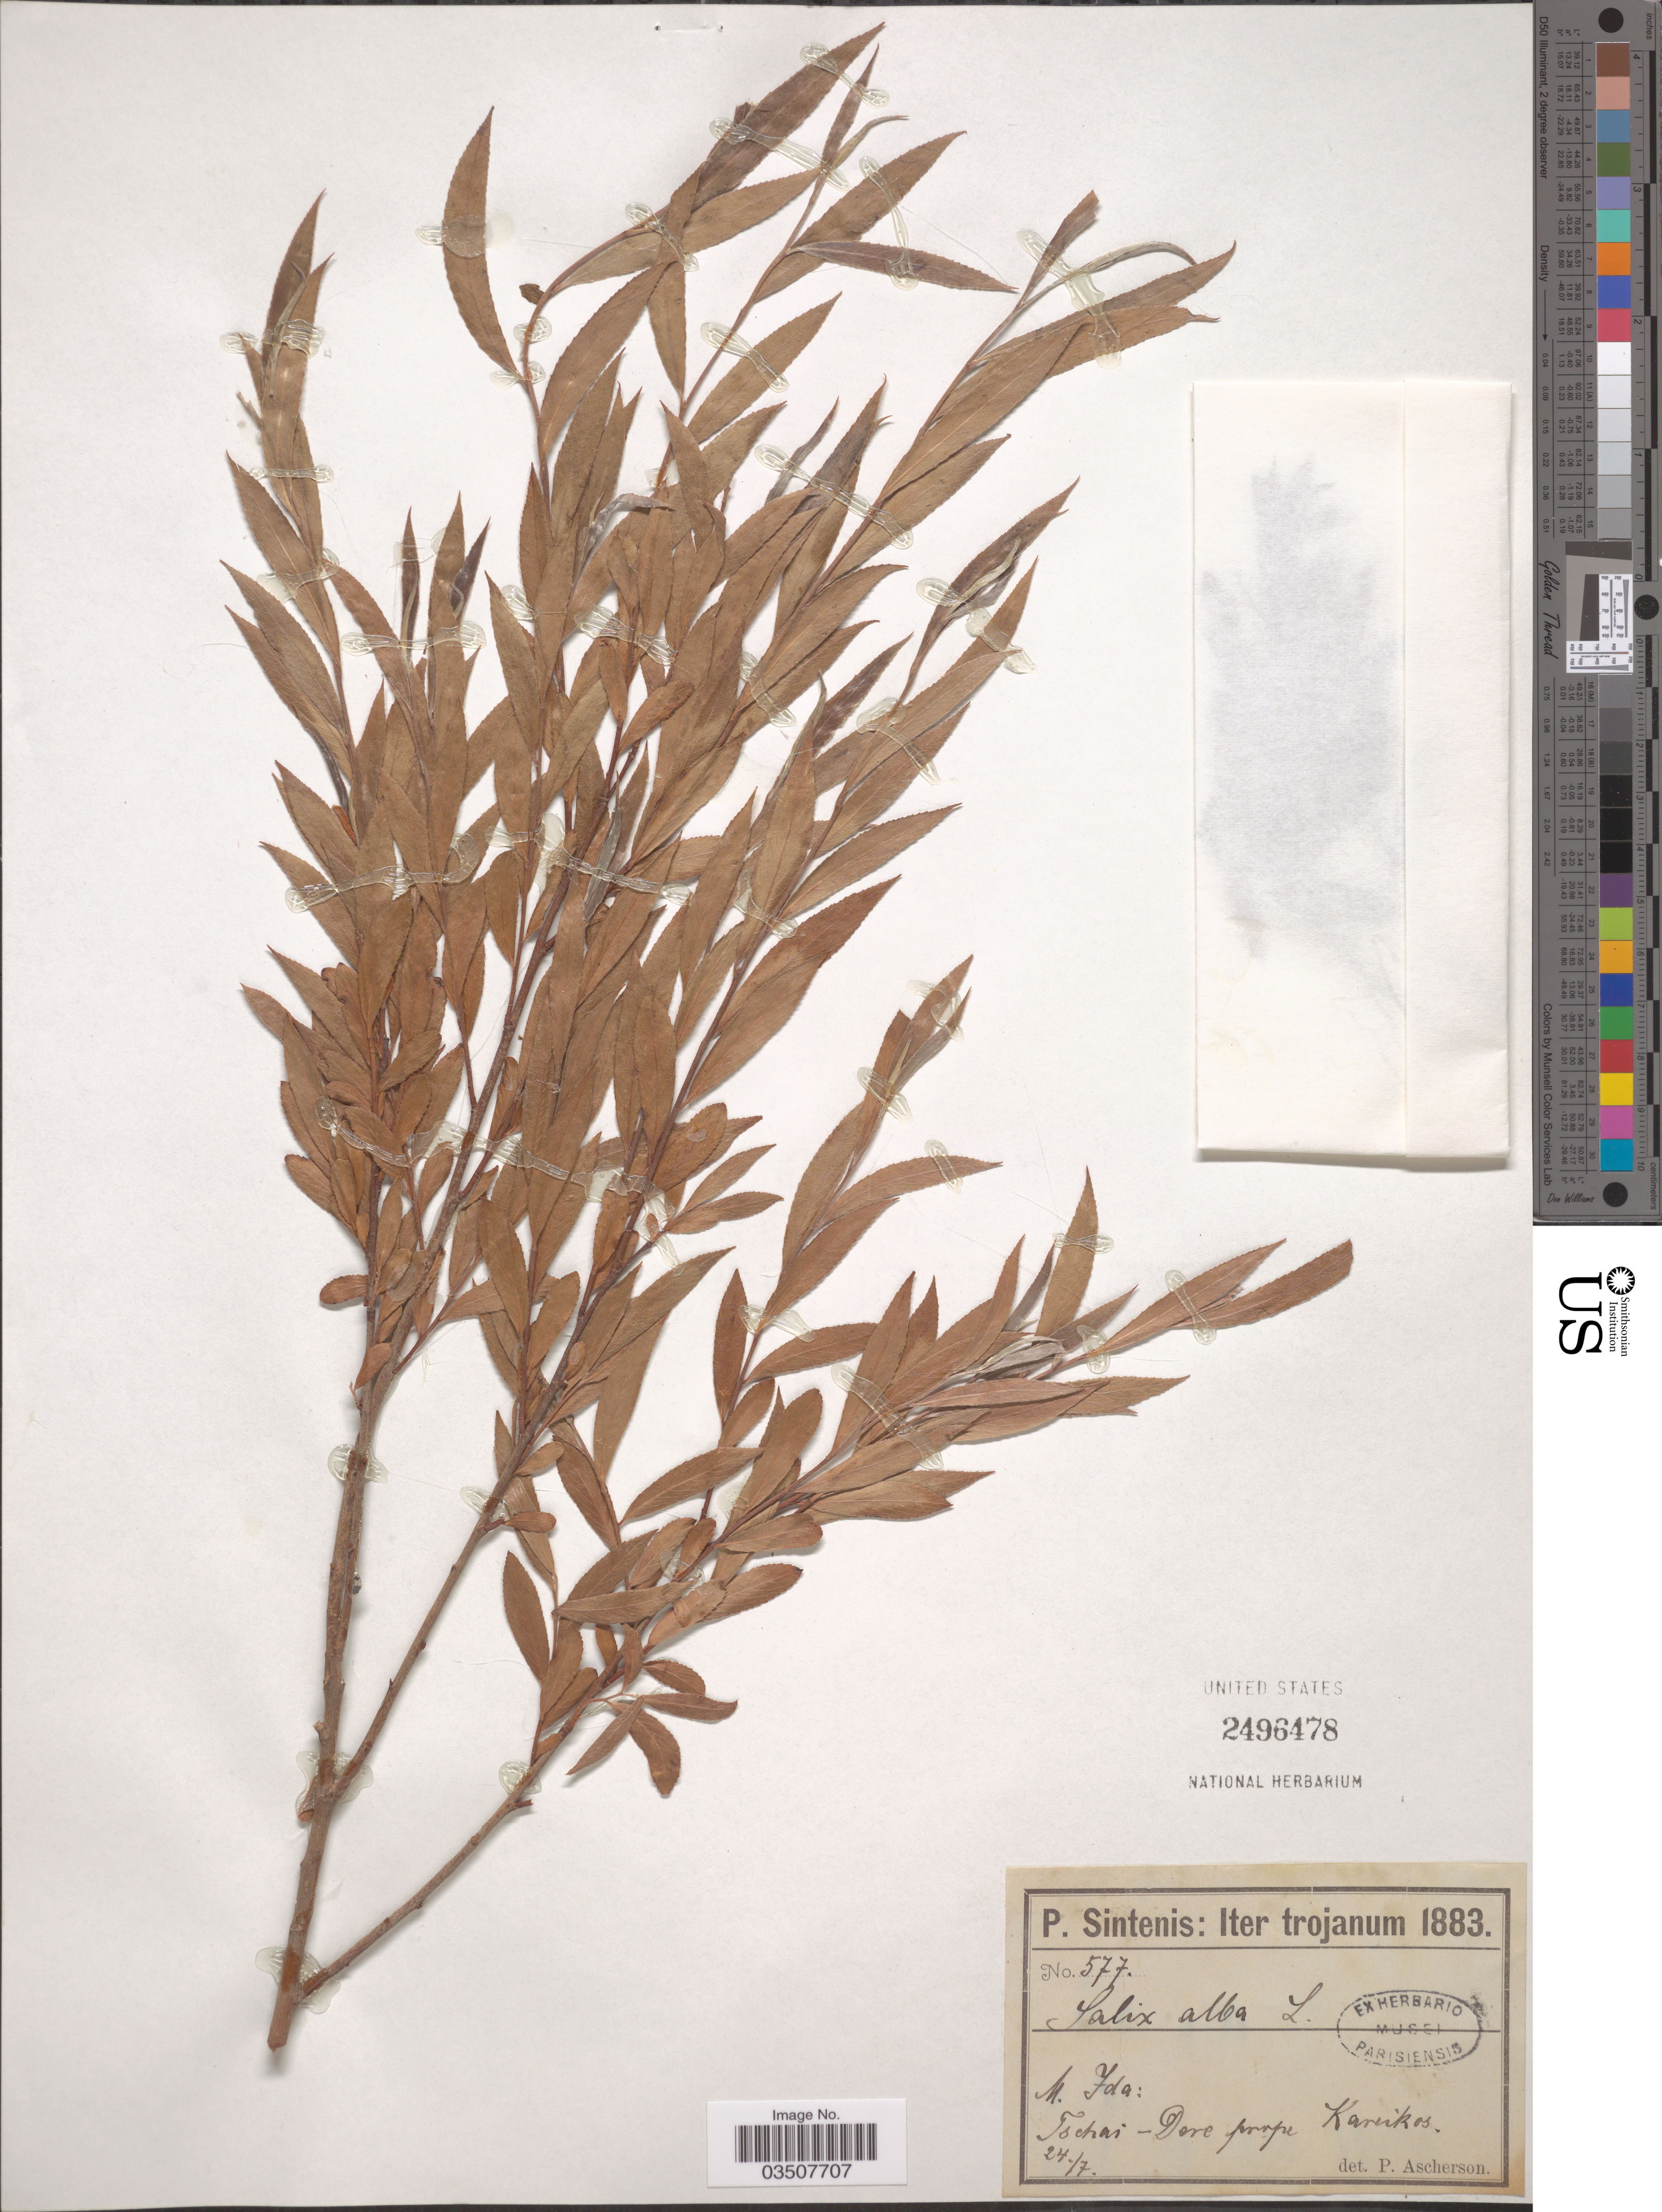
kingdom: Plantae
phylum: Tracheophyta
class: Magnoliopsida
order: Malpighiales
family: Salicaceae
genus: Salix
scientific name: Salix alba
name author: L.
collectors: P. Sintenis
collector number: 577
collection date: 1883-07-24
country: Turkey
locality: N. Ida: Tschai - Dore prope Kareikos.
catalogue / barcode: US 2496478